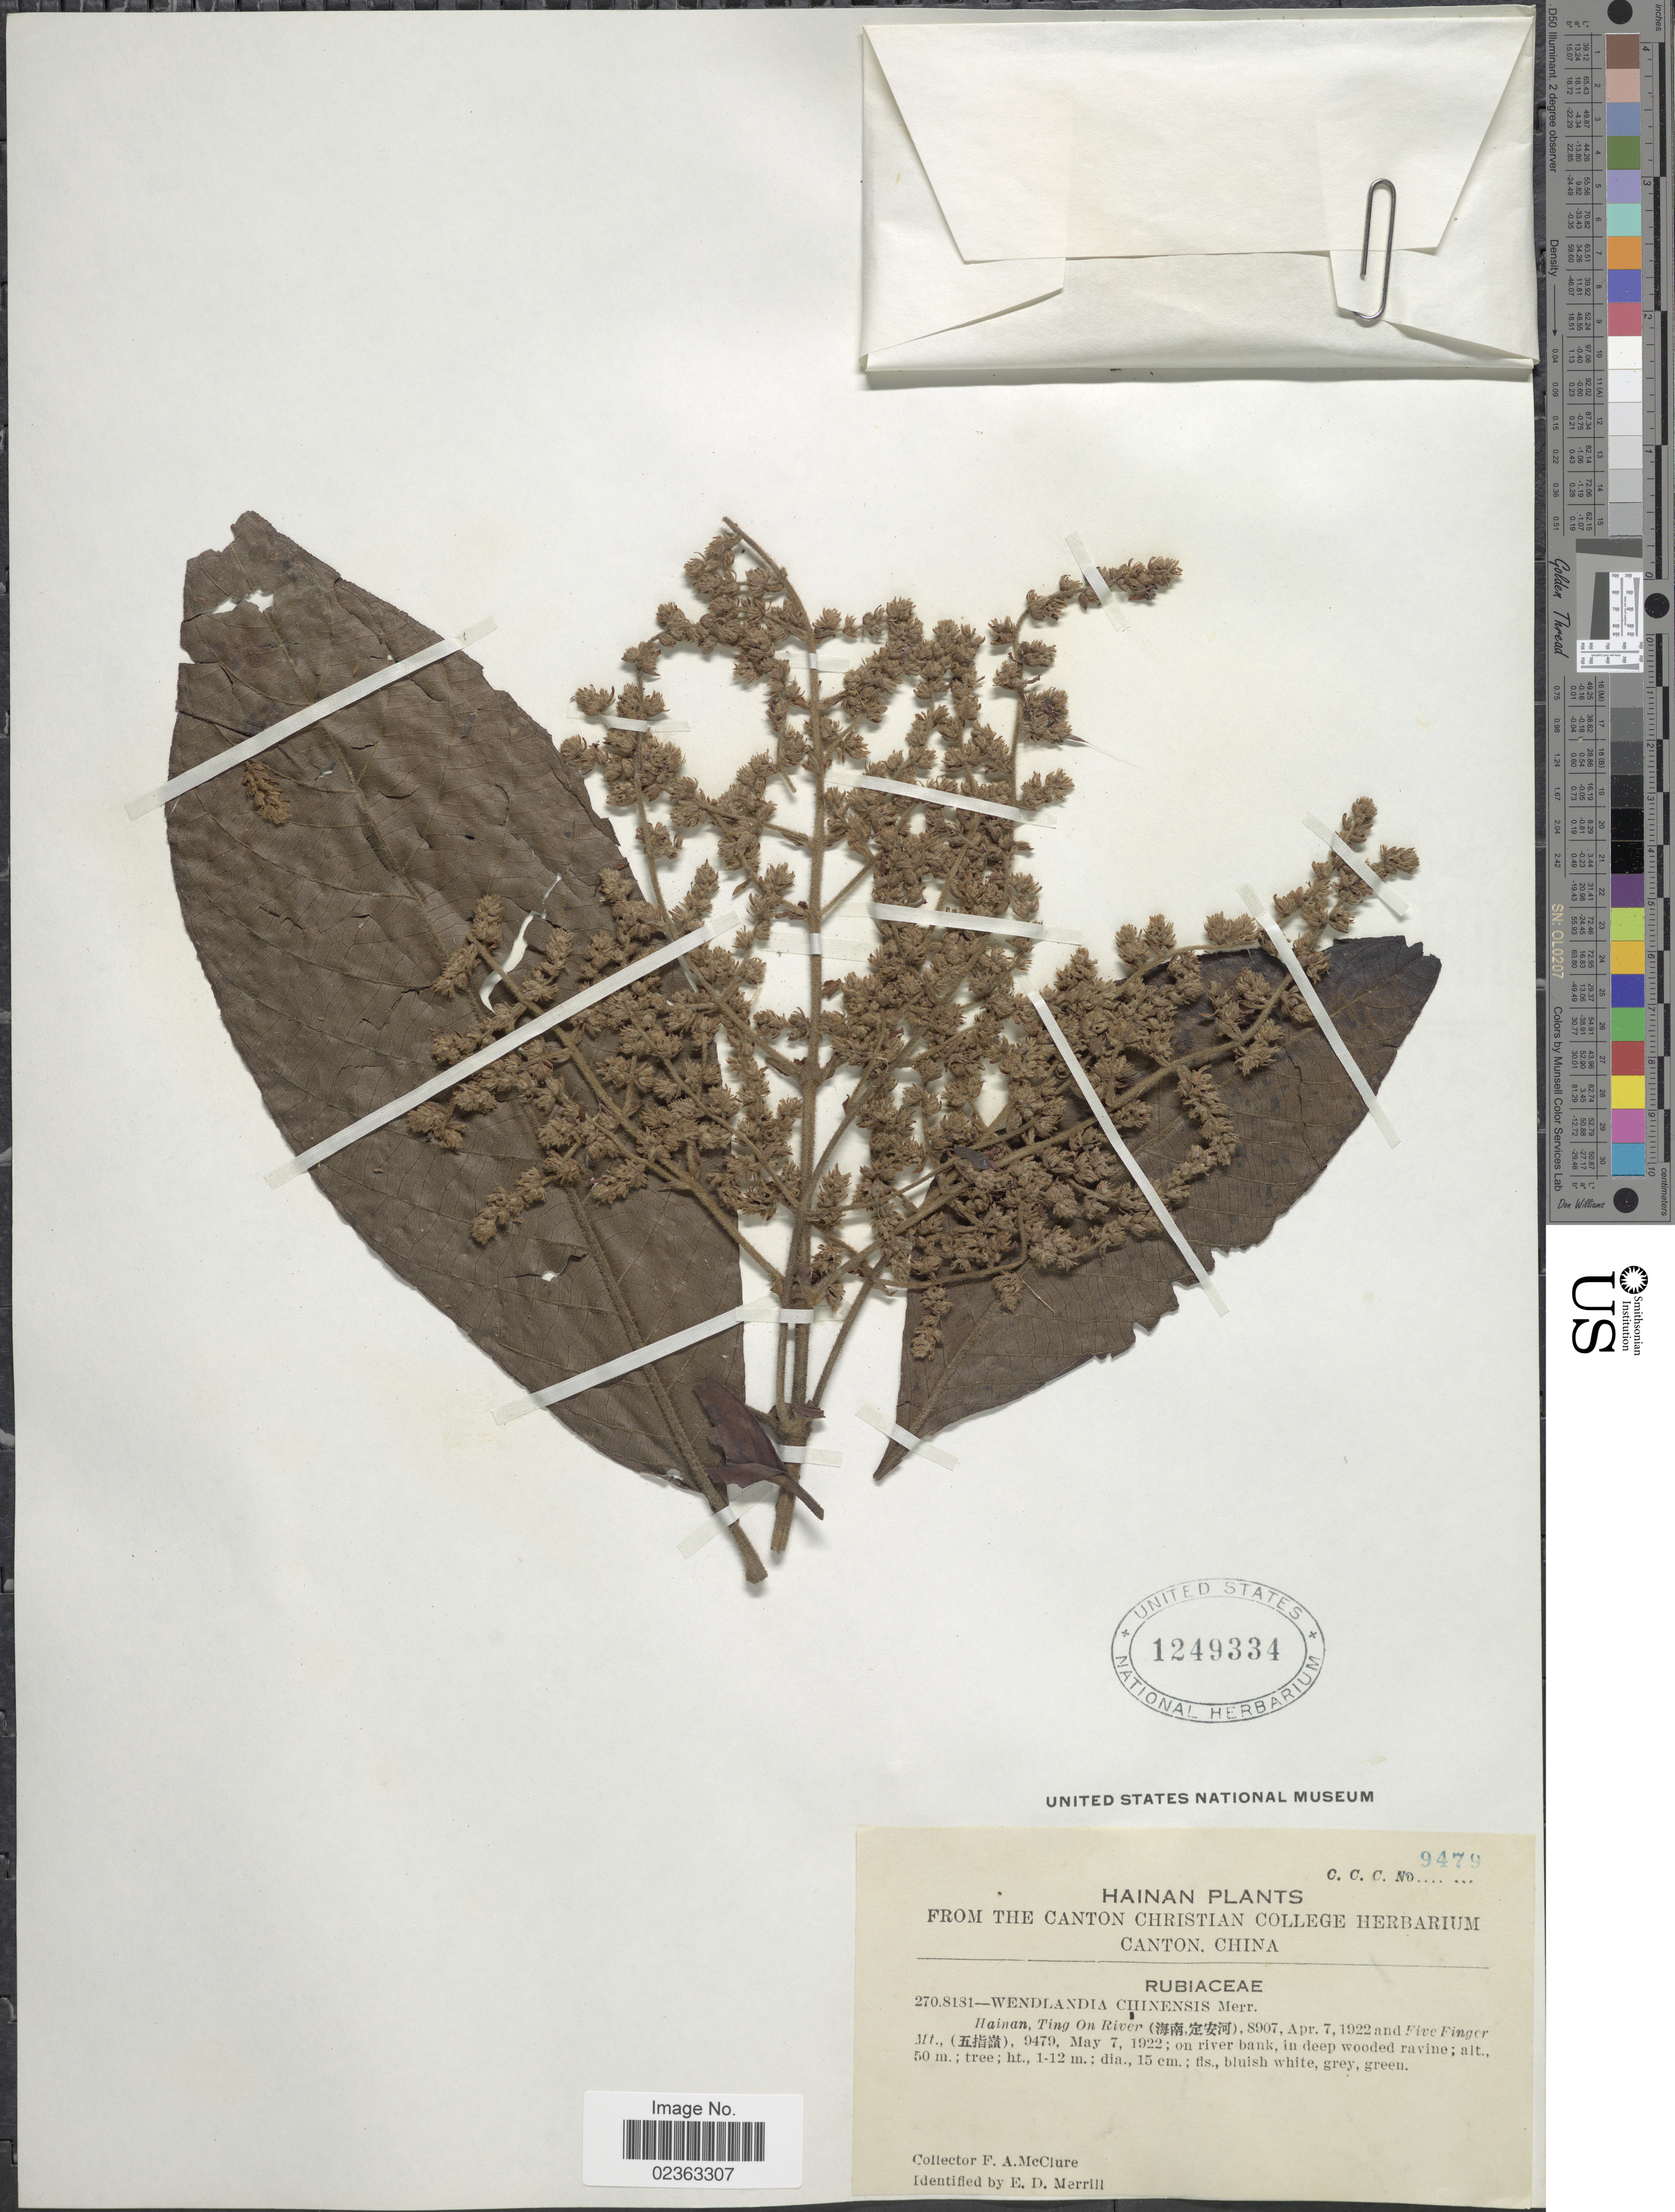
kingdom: Plantae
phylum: Tracheophyta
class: Magnoliopsida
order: Gentianales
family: Rubiaceae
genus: Wendlandia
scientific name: Wendlandia chinensis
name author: Merr.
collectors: F. A. McClure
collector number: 9479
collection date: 1922-04-07/1992-05-07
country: China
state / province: Hainan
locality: Ting on River, and Five Finger Mt., on river bank, in deep wooded ravine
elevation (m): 50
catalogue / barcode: US 1249334